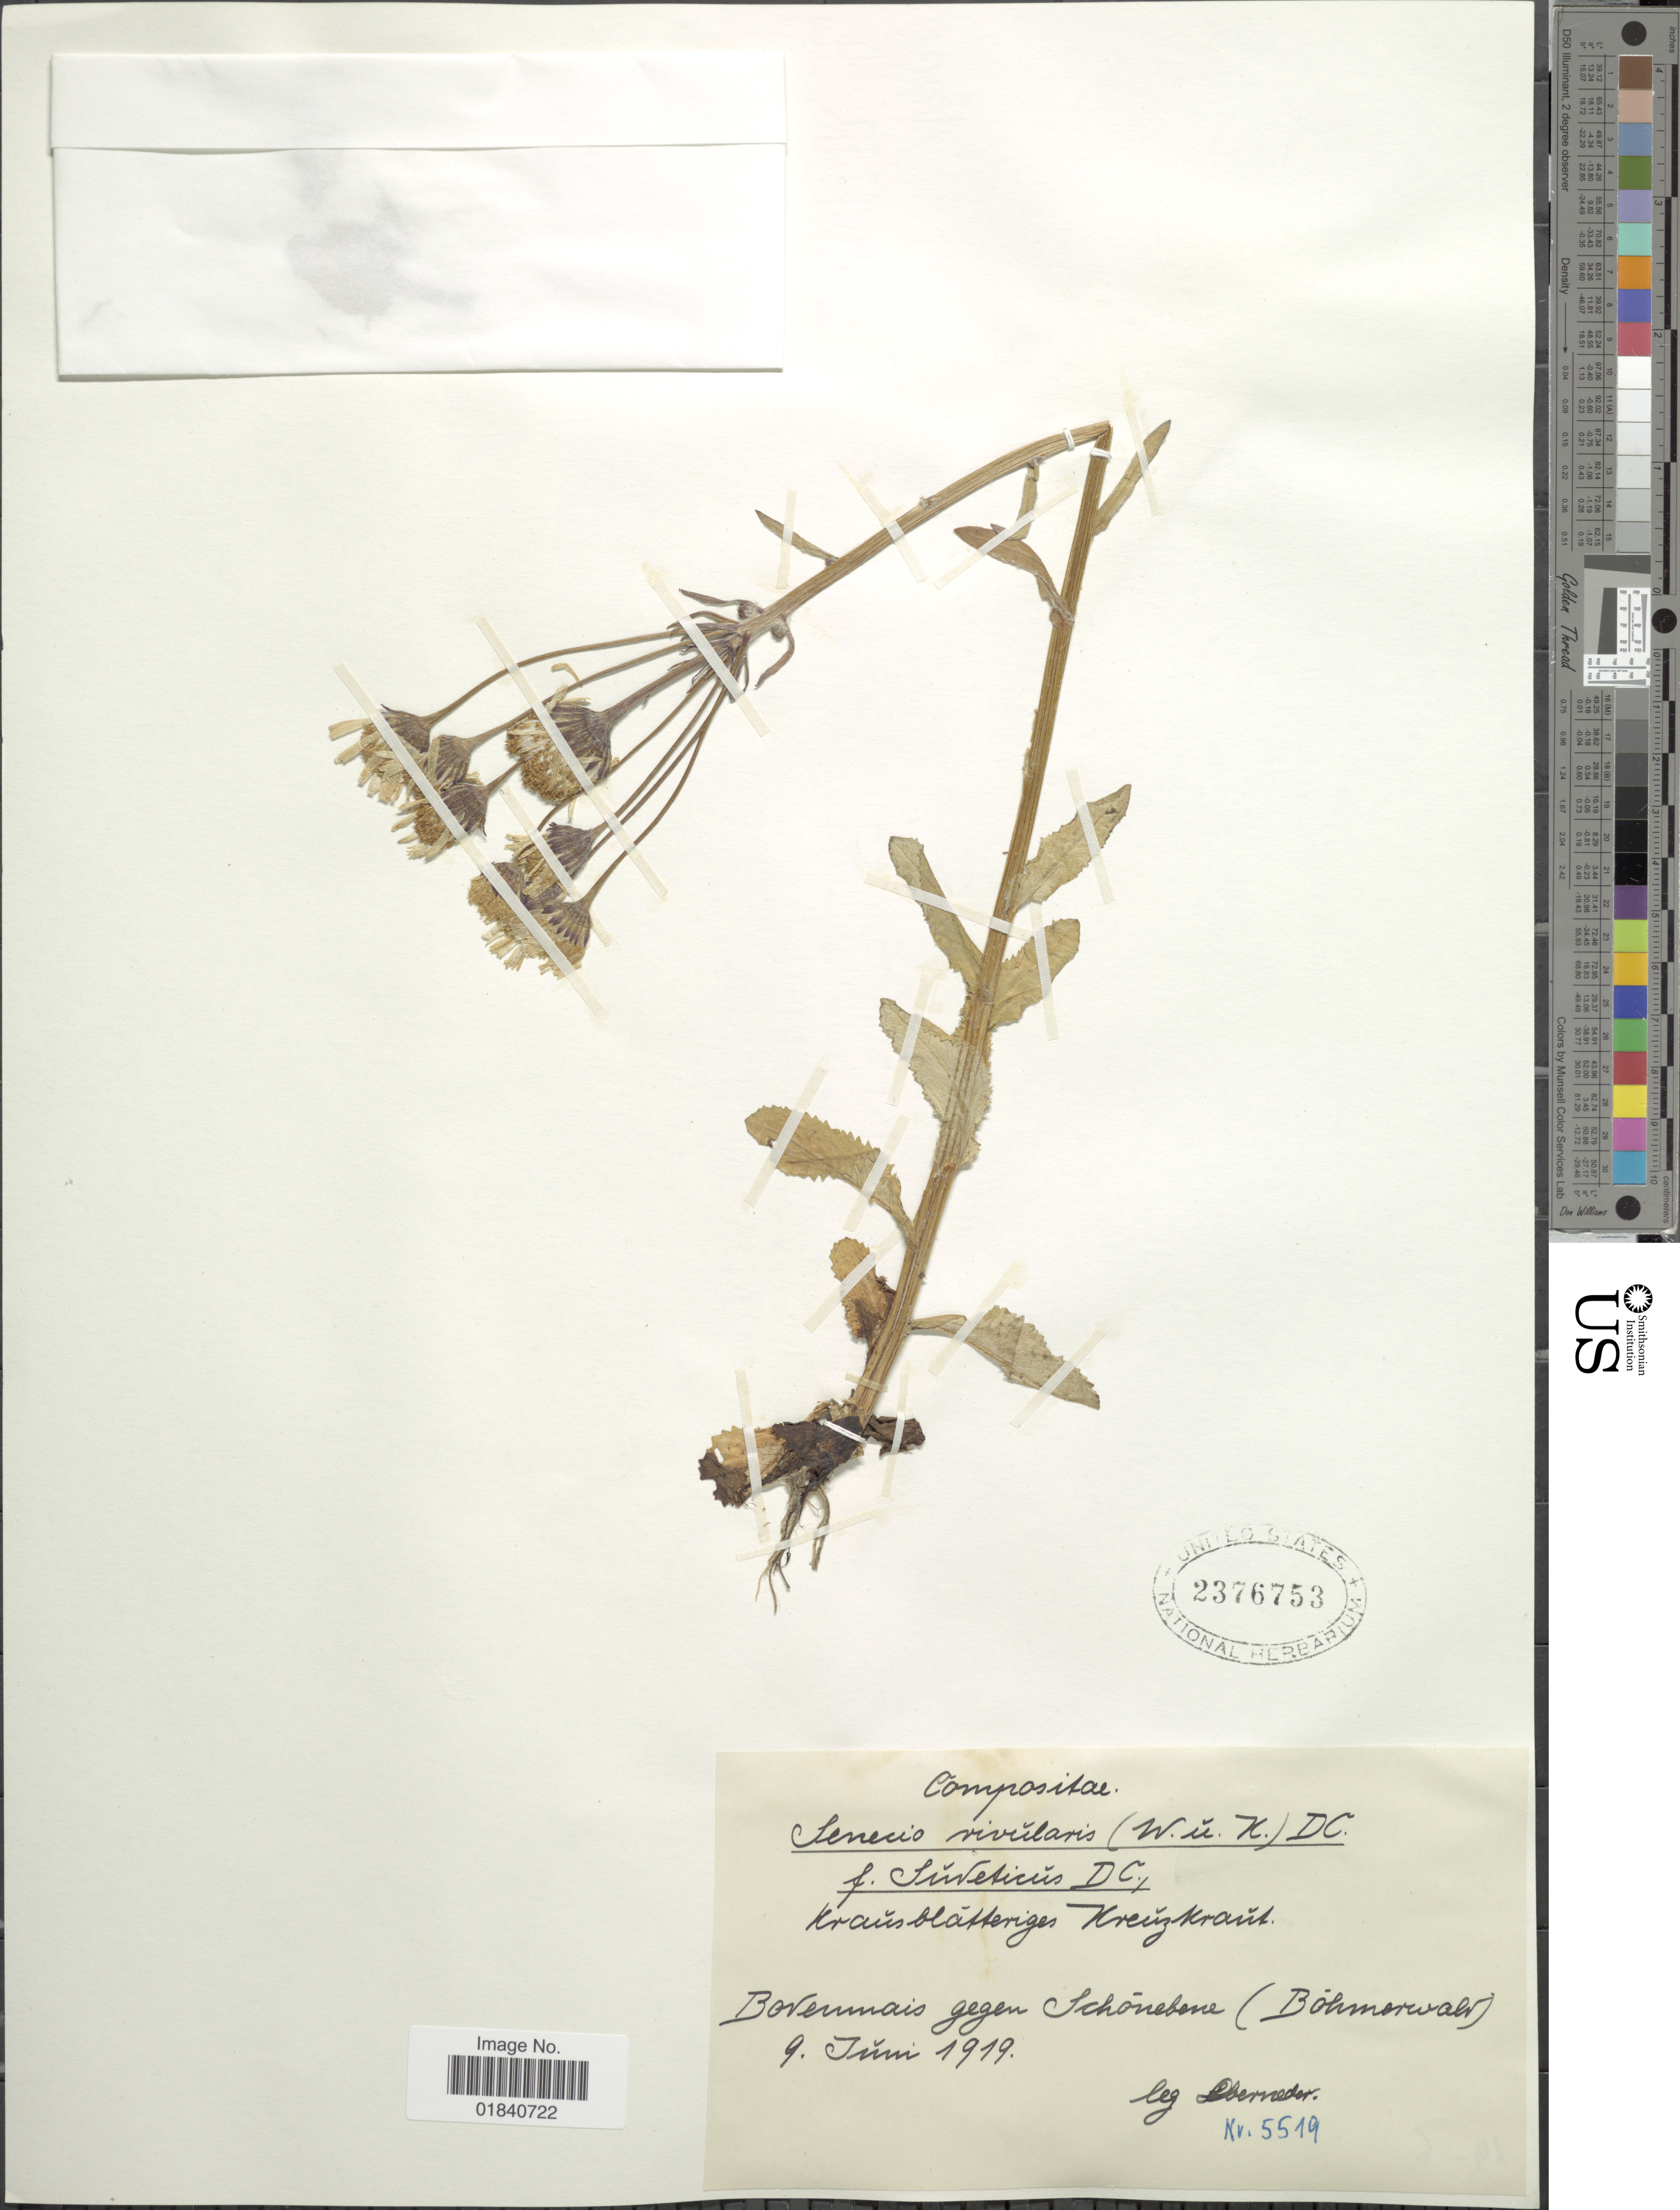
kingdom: Plantae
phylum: Tracheophyta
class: Magnoliopsida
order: Asterales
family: Asteraceae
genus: Tephroseris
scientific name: Tephroseris crispa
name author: (Jacquinot) Rchb.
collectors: -. Oberneder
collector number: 5519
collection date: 1919-06-09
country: Germany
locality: Bodenmais gegen Schonebone (Bohmerwald)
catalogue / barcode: US 2376753